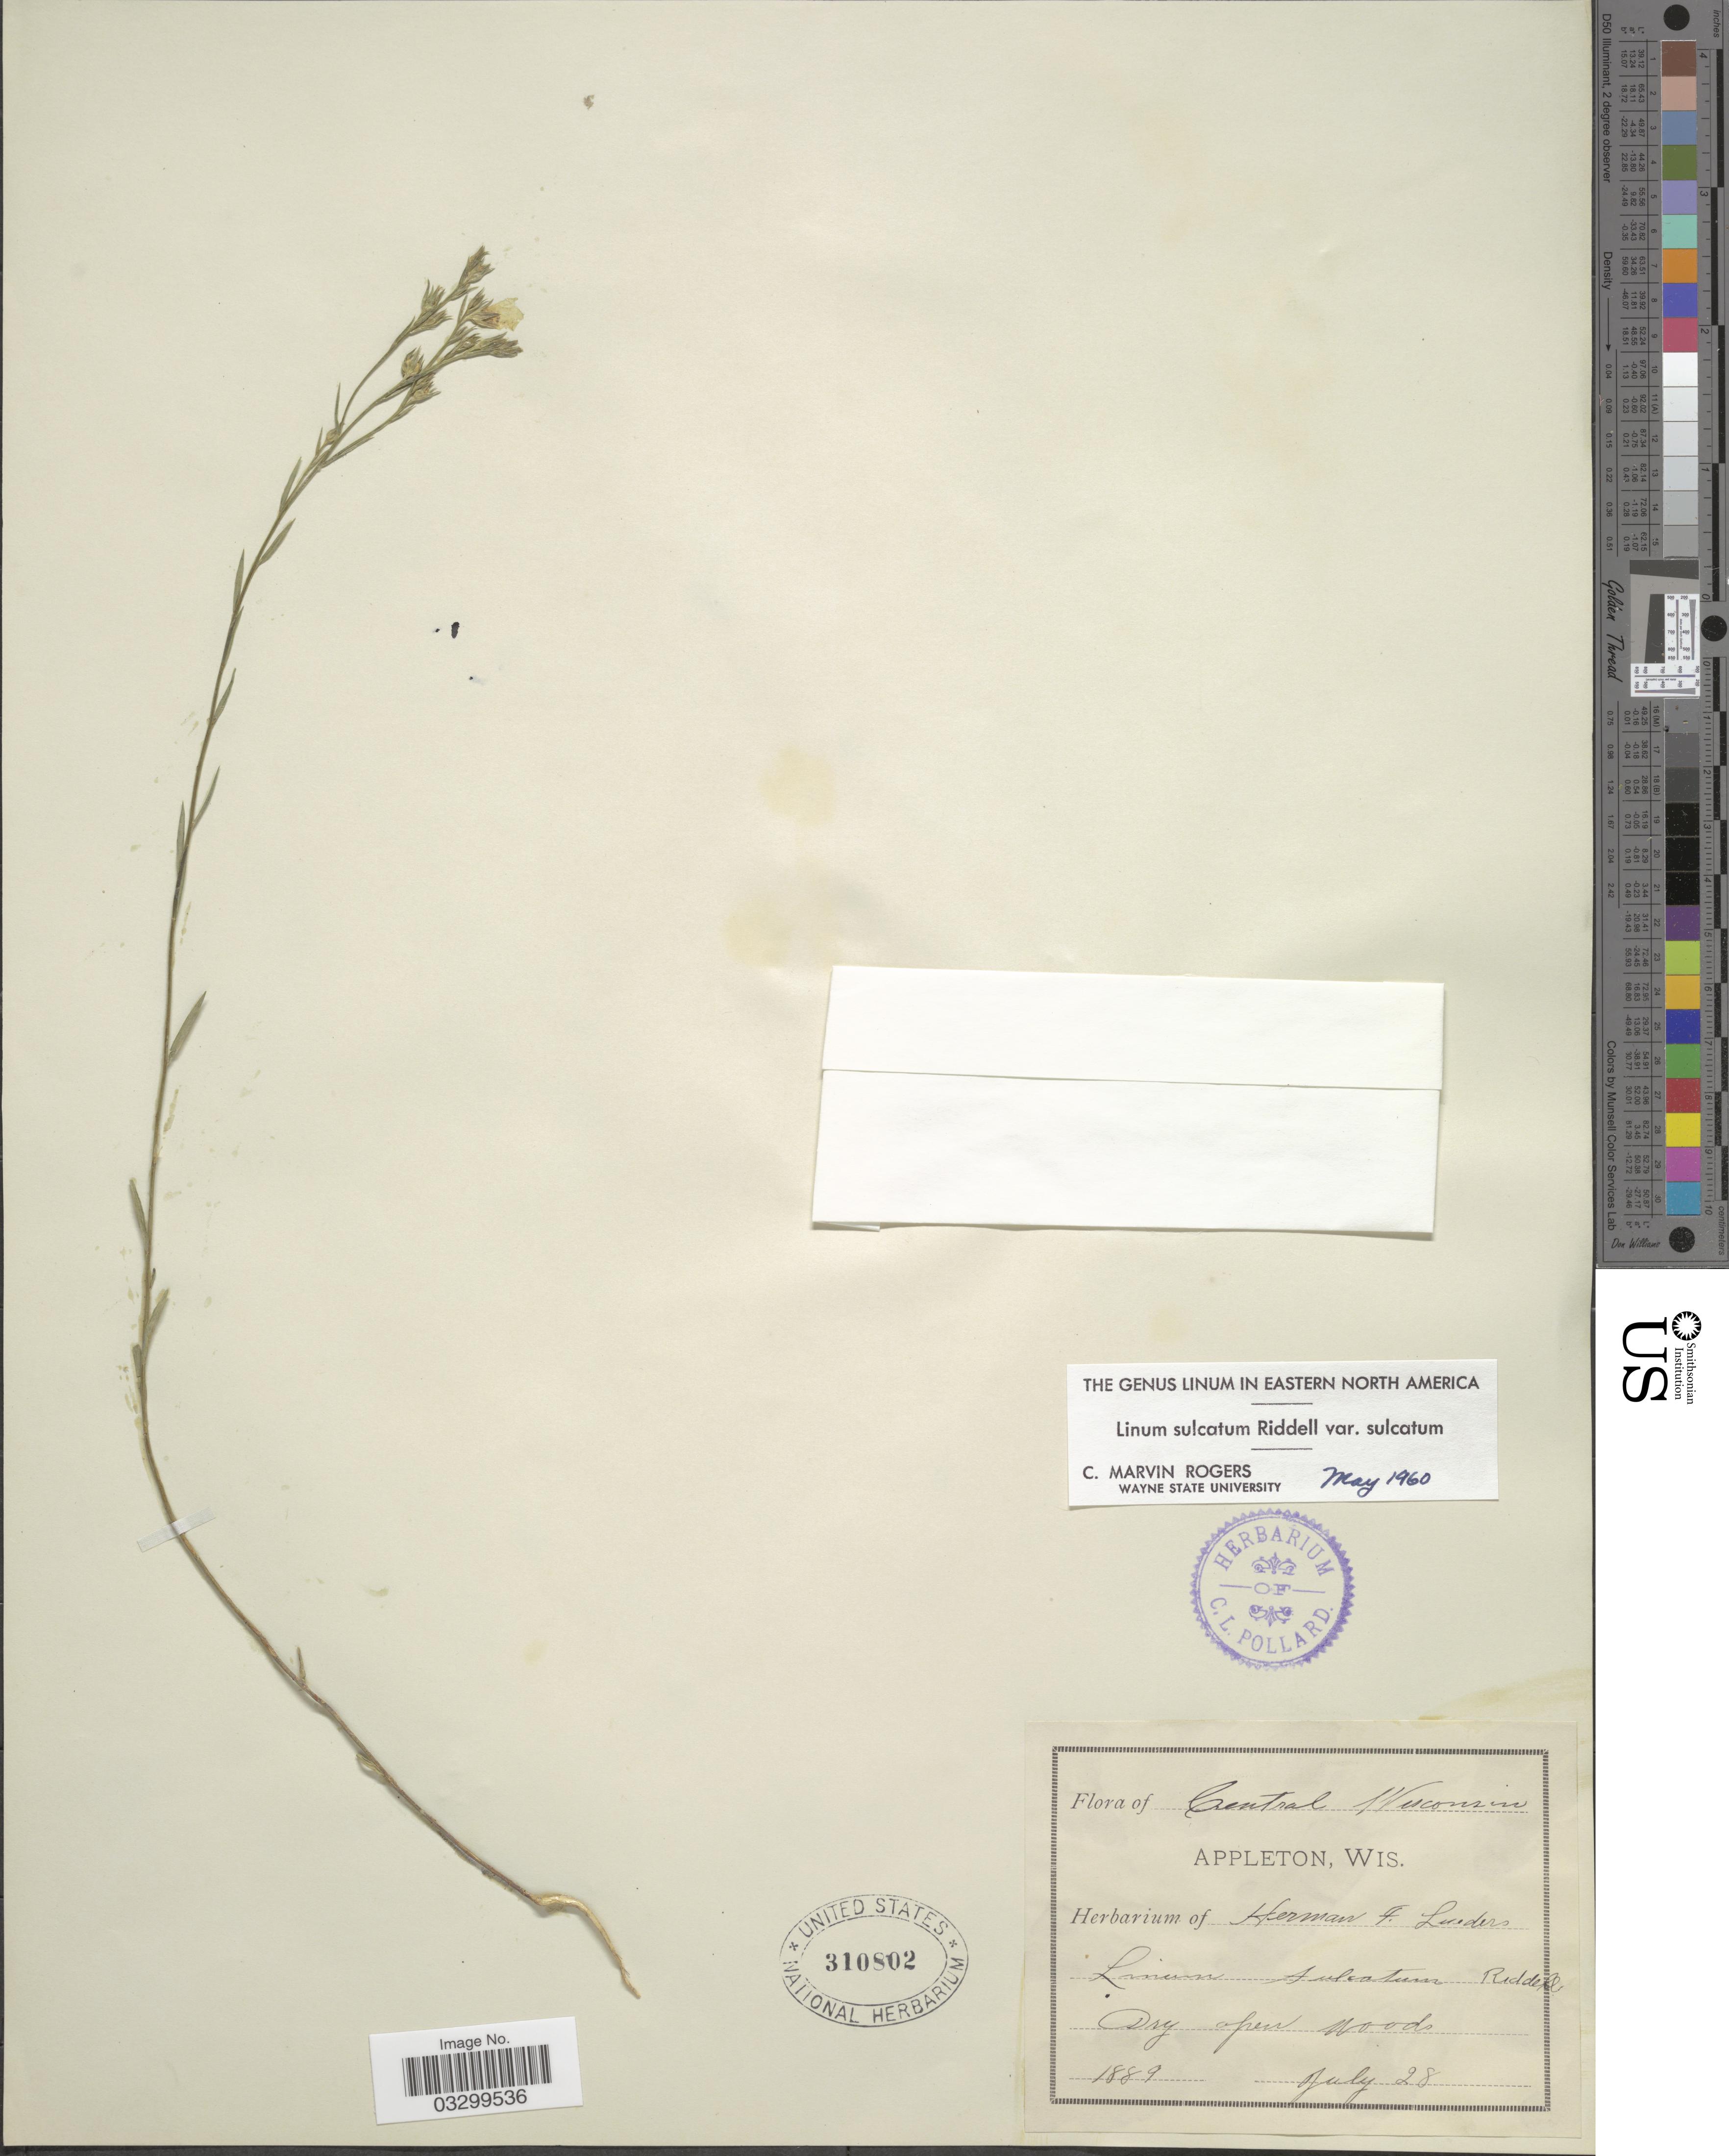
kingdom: Plantae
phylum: Tracheophyta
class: Magnoliopsida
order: Malpighiales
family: Linaceae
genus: Linum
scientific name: Linum sulcatum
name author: Riddell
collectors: H. Lueders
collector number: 1889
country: United States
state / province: Wisconsin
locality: Central Wisconsin. Appleton.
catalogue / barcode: US 310802